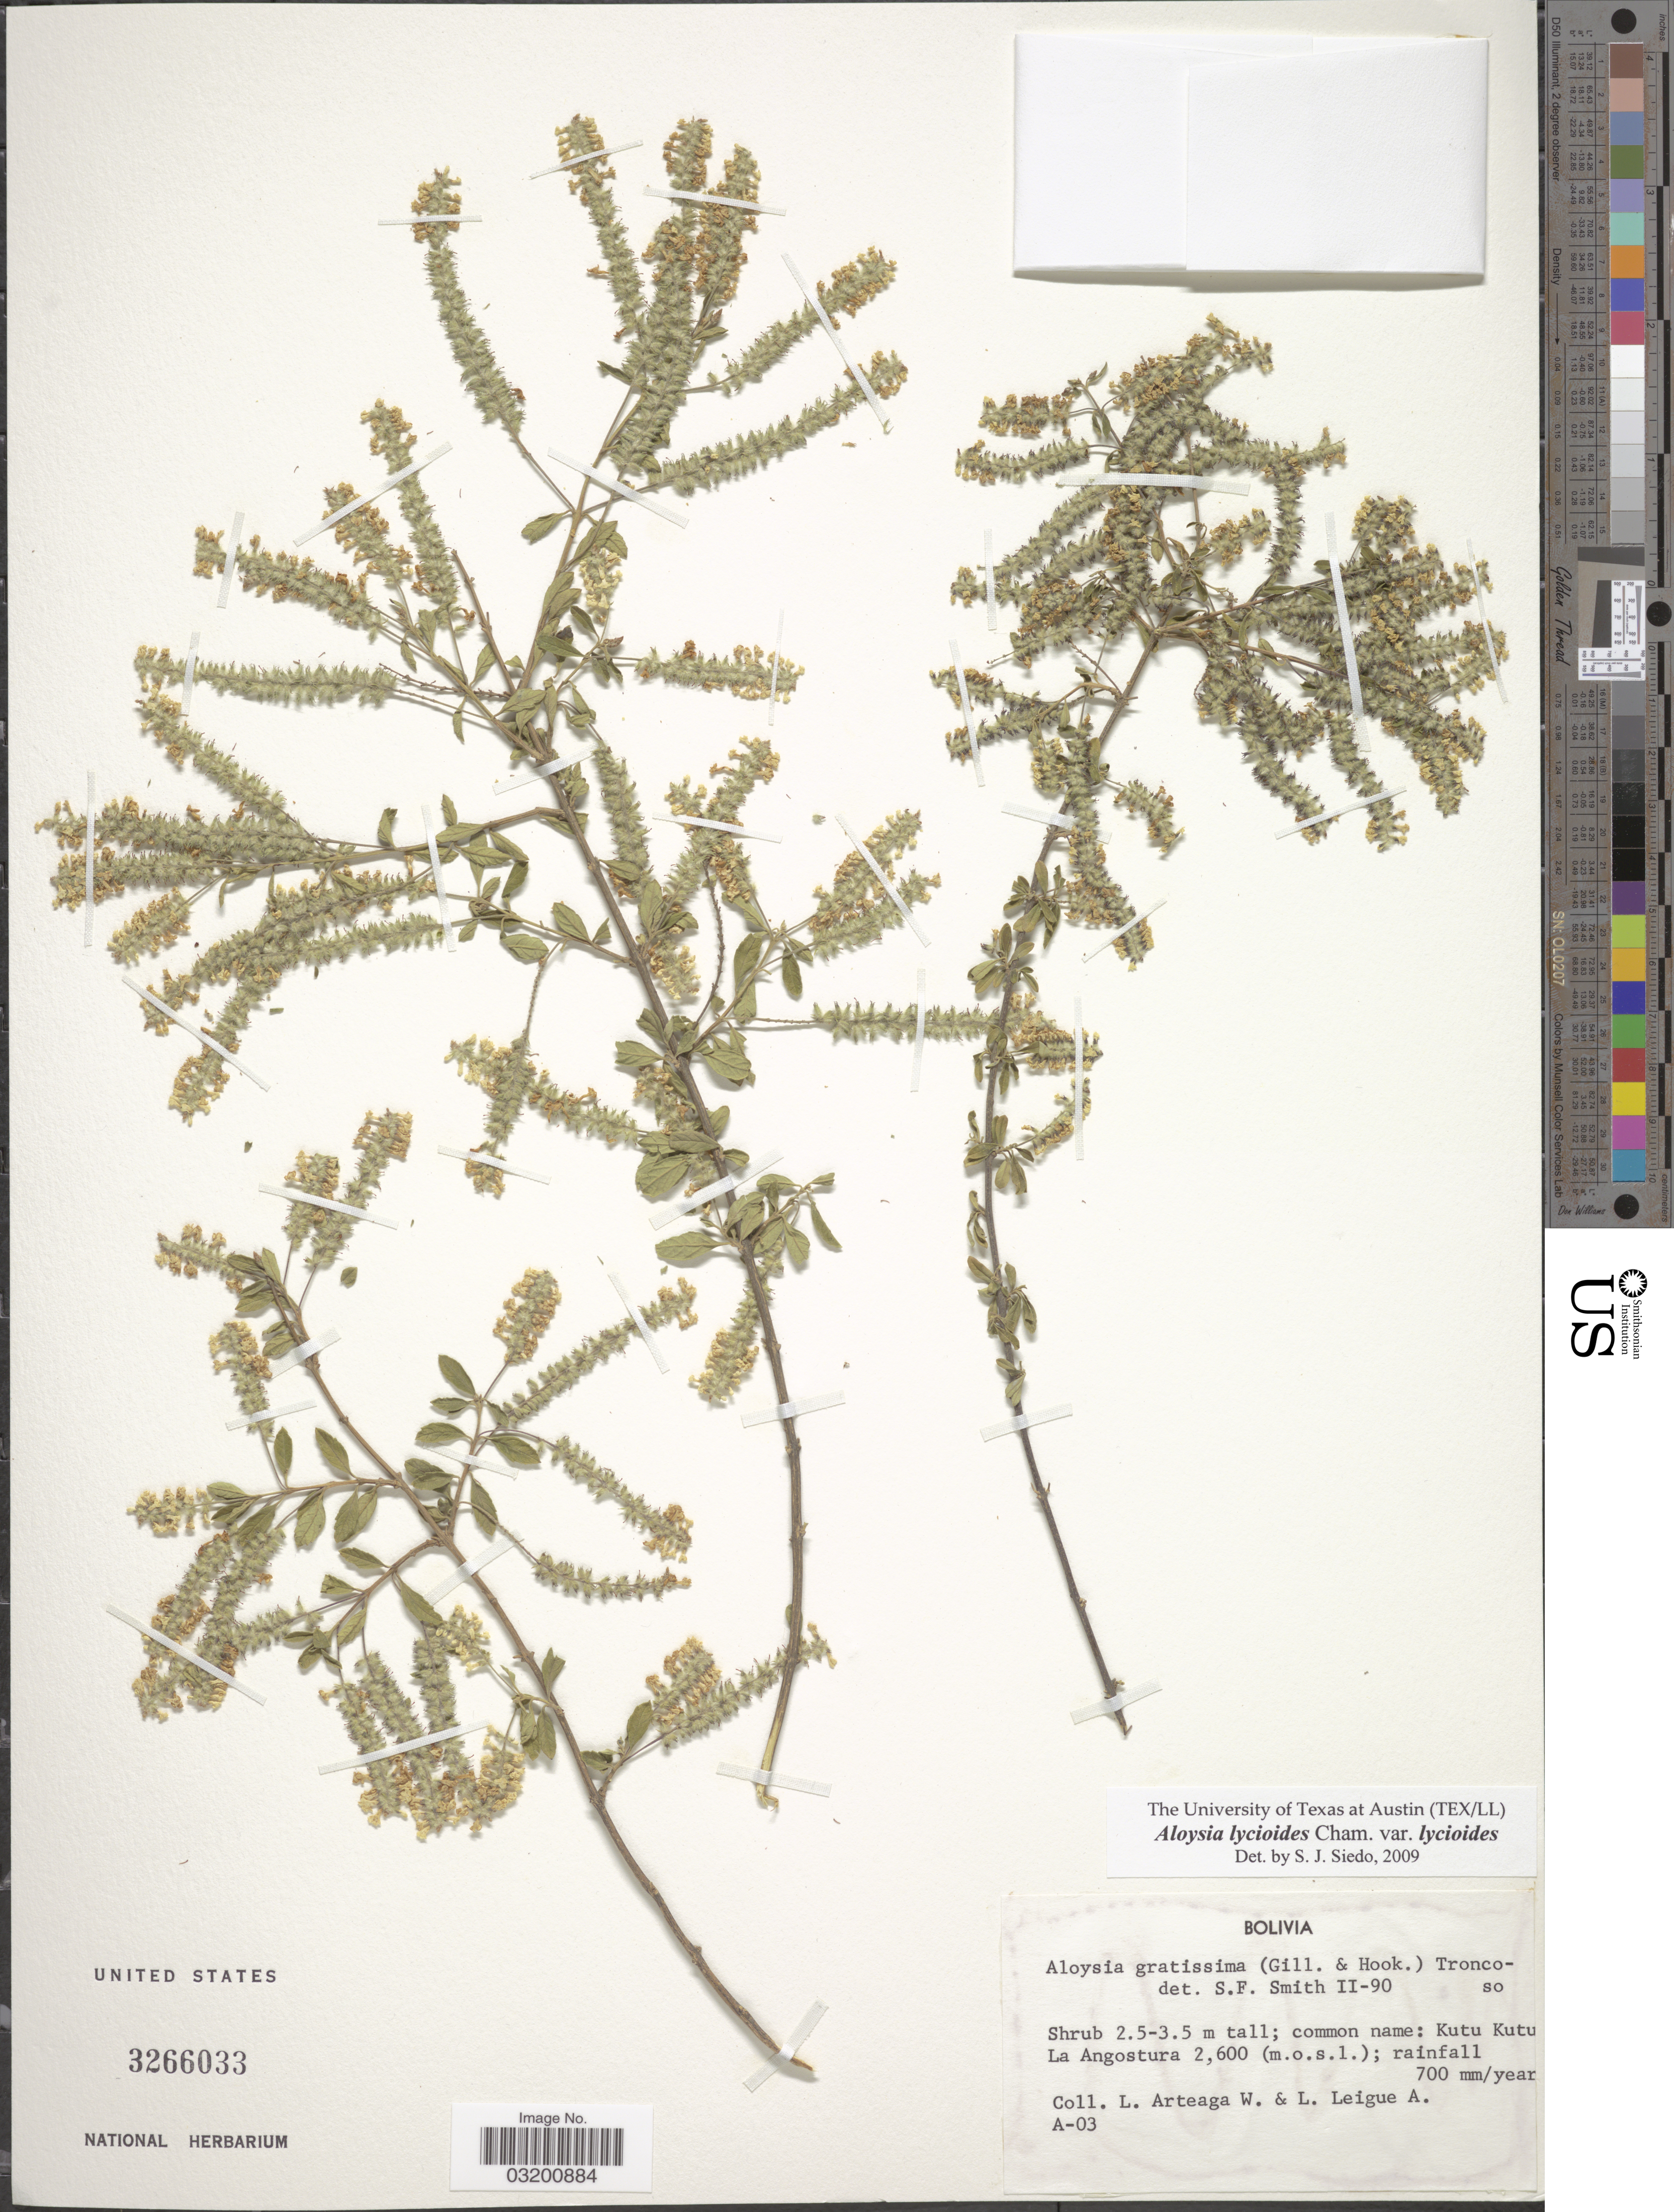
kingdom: Plantae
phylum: Tracheophyta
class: Magnoliopsida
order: Lamiales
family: Verbenaceae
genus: Aloysia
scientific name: Aloysia lycioides var. lycioides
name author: Cham.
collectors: L. Arteaga W. & L. Leigue A.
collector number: A-03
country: Bolivia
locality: Kutu Kutu, La Angostura.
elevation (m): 2600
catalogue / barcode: US 3266033